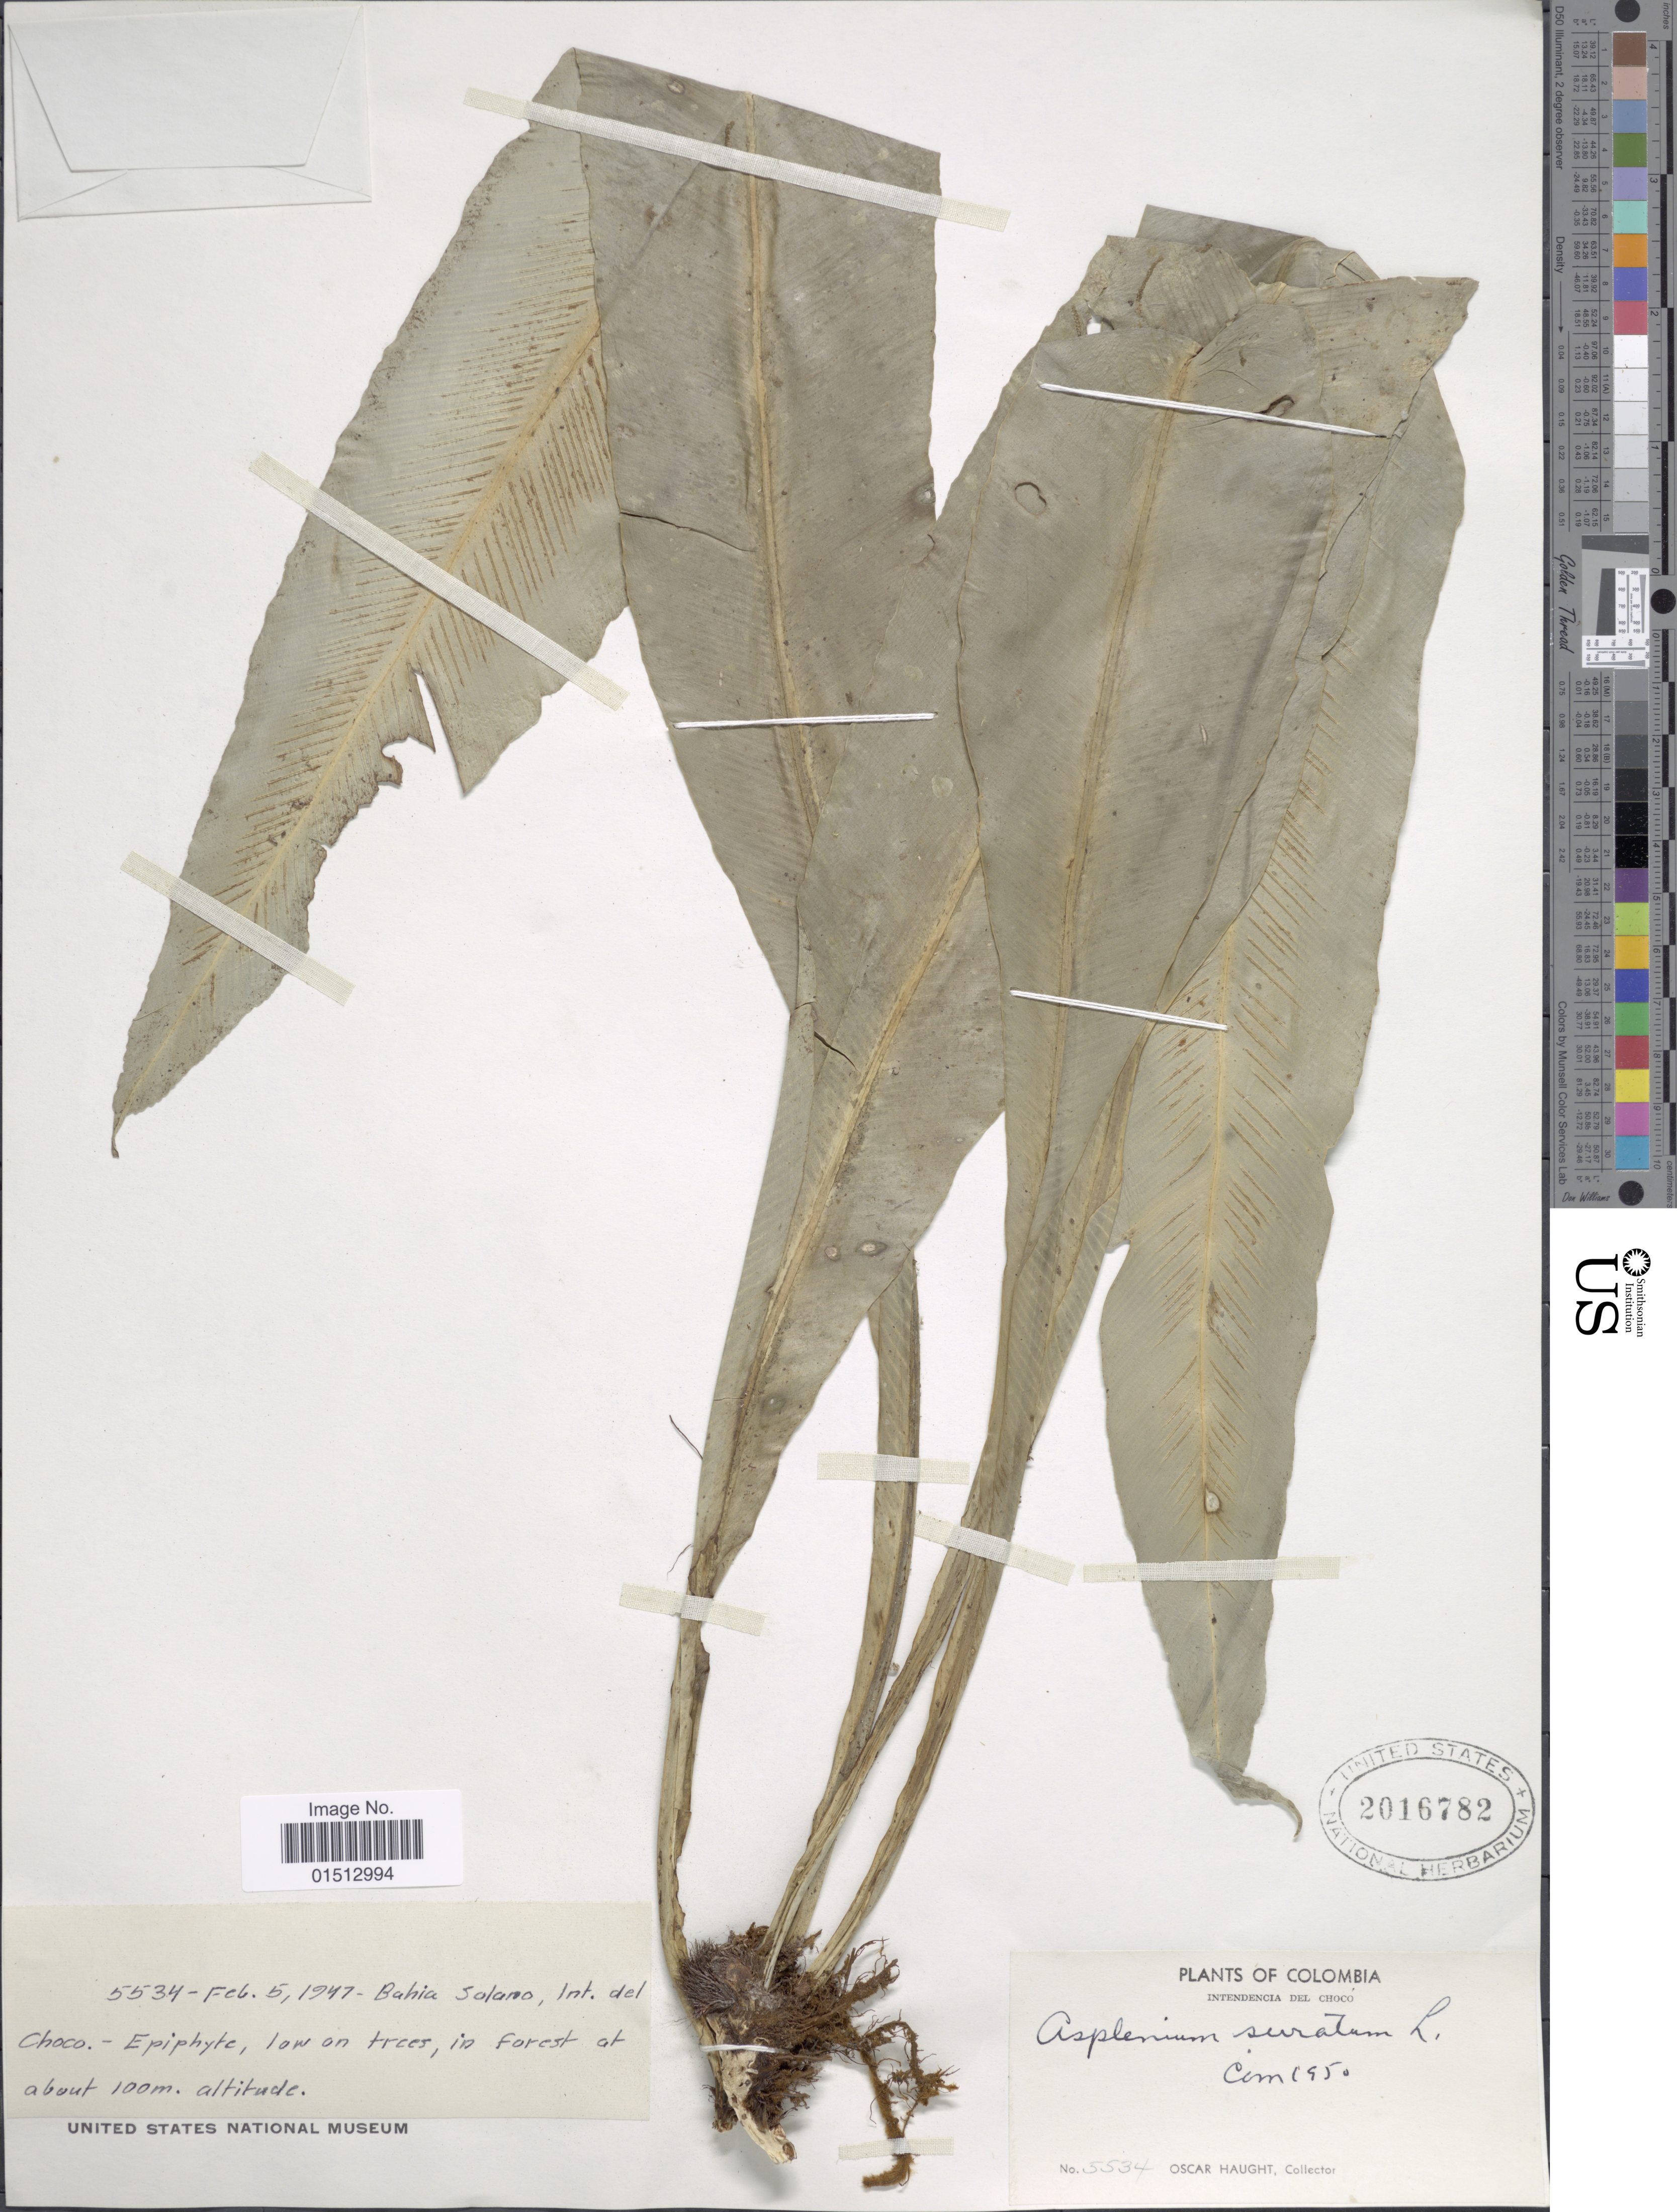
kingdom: Plantae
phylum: Tracheophyta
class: Polypodiopsida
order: Polypodiales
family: Aspleniaceae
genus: Asplenium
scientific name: Asplenium serratum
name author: L.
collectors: O. L. Haught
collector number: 5534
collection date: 1947-02-05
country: Colombia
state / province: Chocó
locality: Colomibia, Intendencia del Choco, Bahia Solano, Int. del Choco.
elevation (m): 100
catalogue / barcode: US 2016782